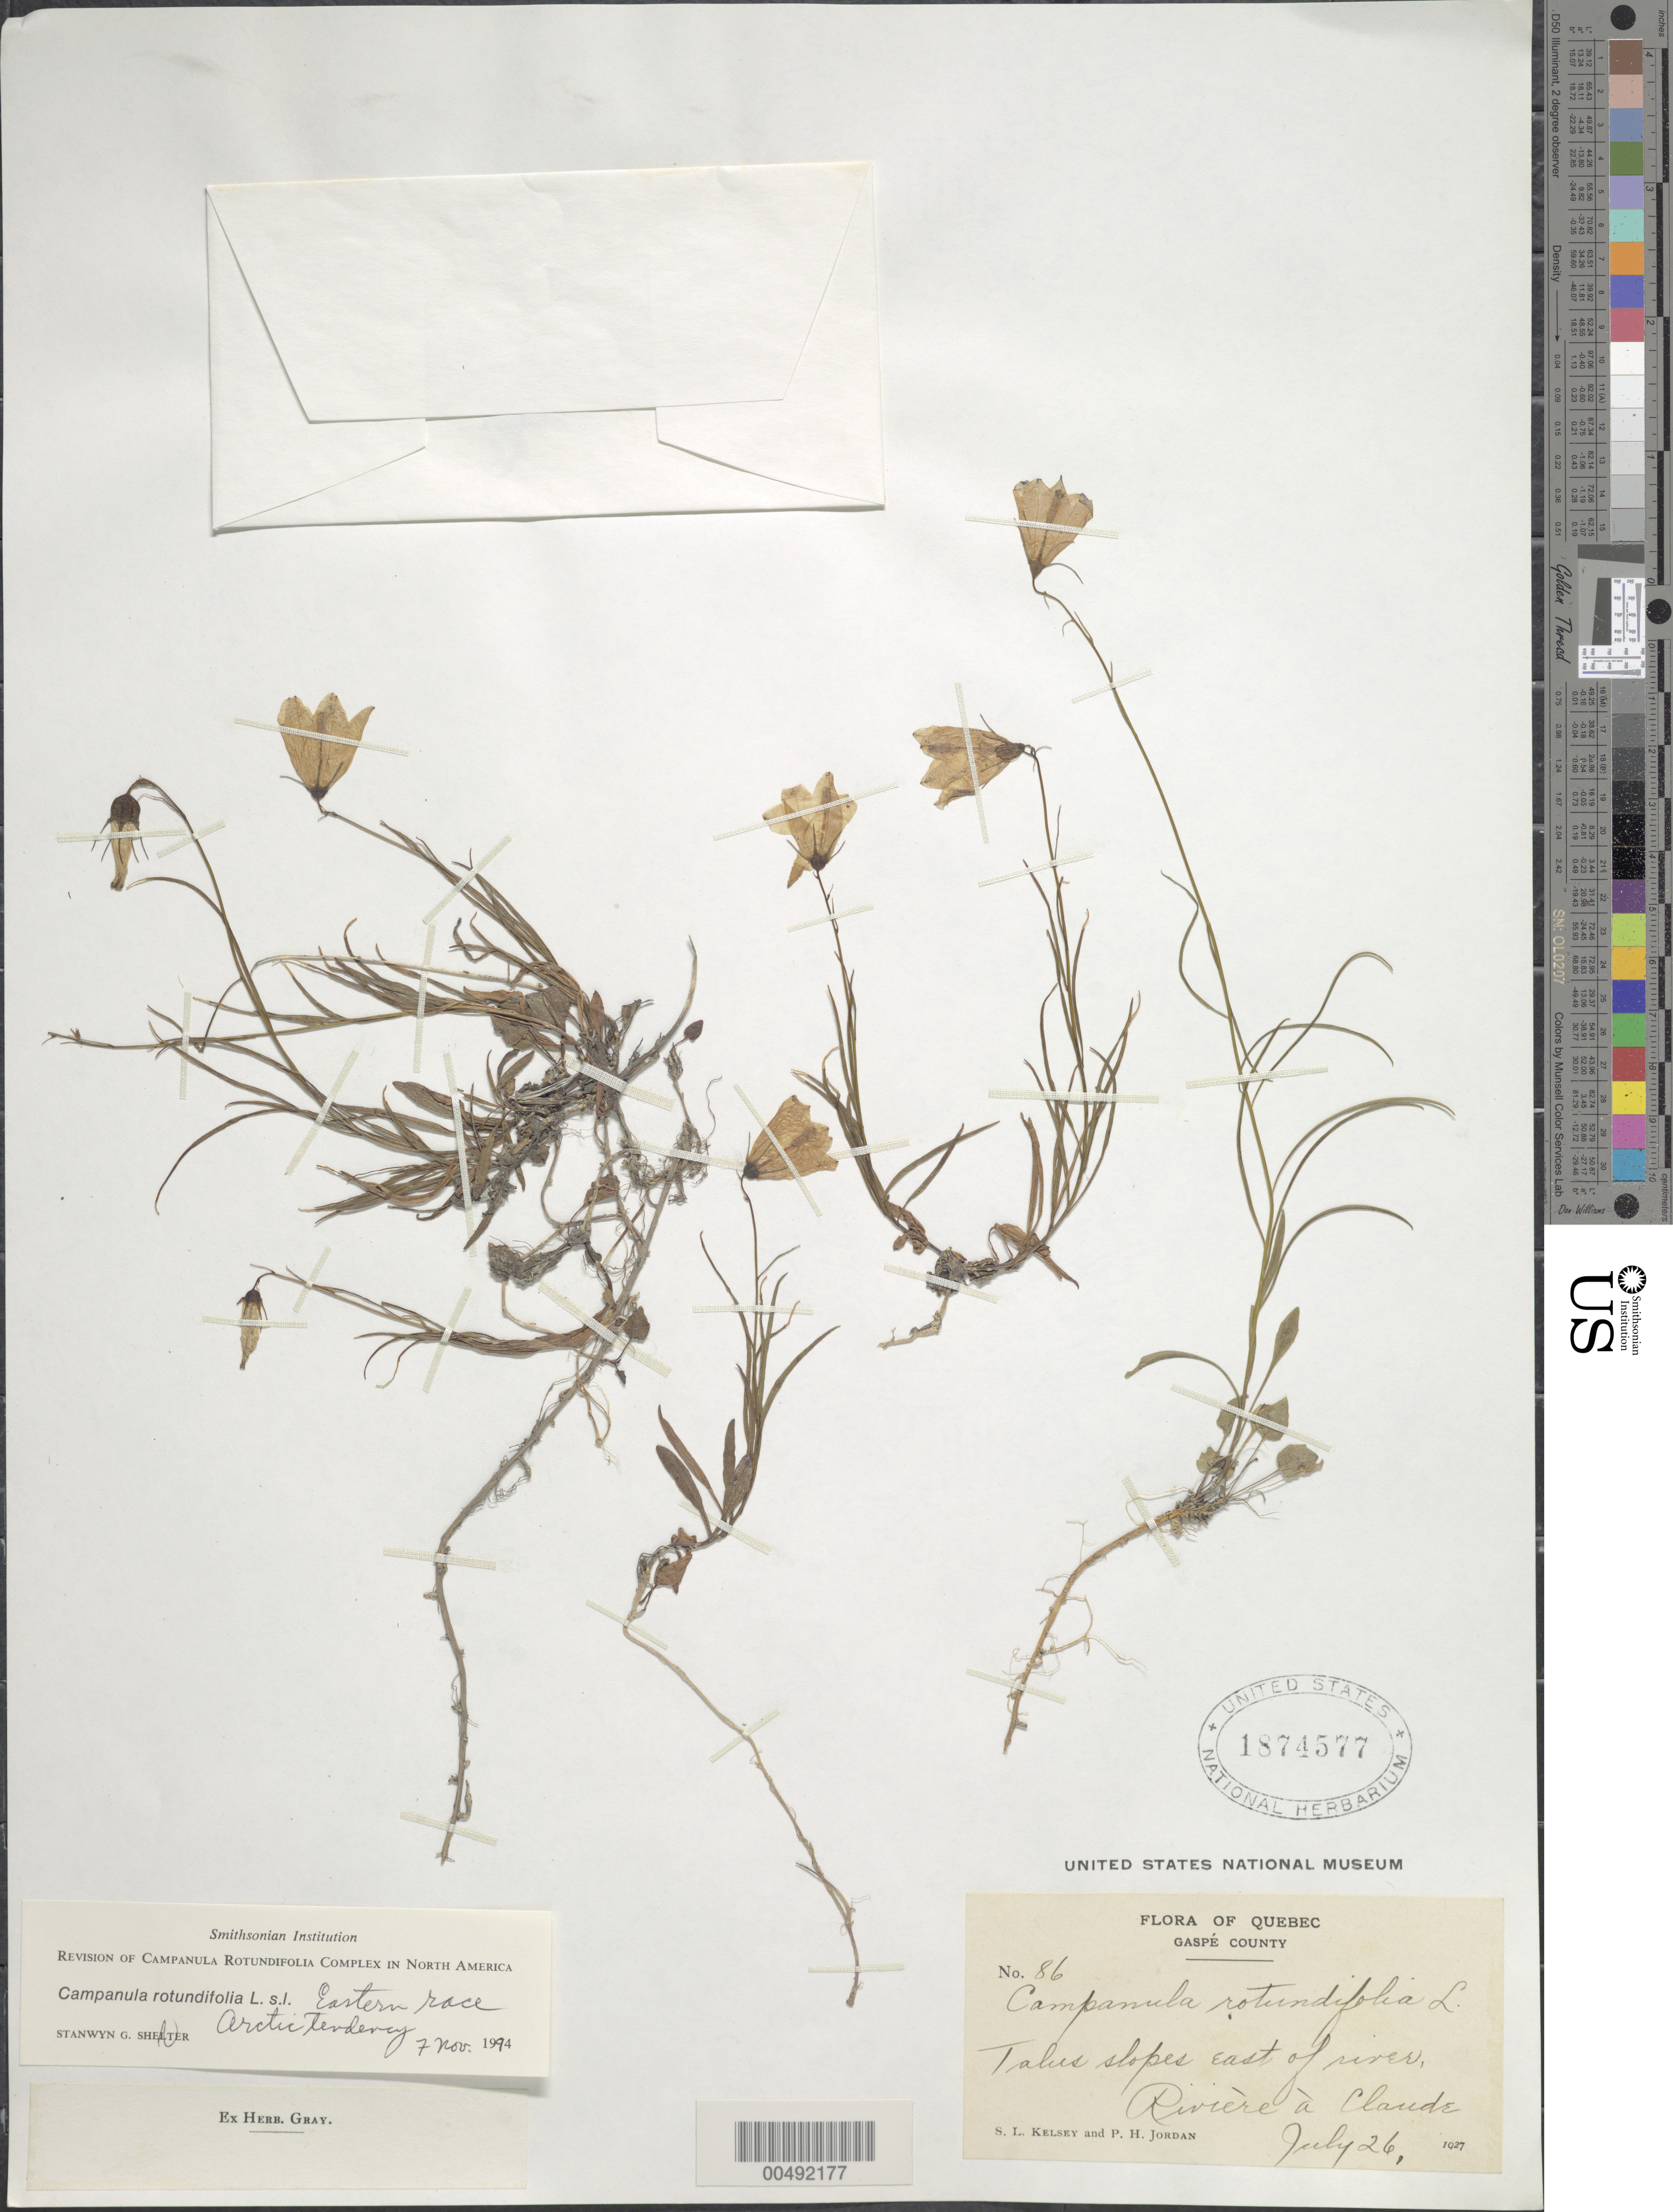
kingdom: Plantae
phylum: Tracheophyta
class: Magnoliopsida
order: Asterales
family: Campanulaceae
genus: Campanula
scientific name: Campanula rotundifolia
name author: L.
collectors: S. Kelsey & P. Jordan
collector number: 86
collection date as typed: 26 Jul 1927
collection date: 1927-07-26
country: Canada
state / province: Quebec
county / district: La Haute-Gaspésie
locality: Rivière à Claude [Formerly of La Côte-de-Gaspé County]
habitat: talus slopes east of river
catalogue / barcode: US 1874577